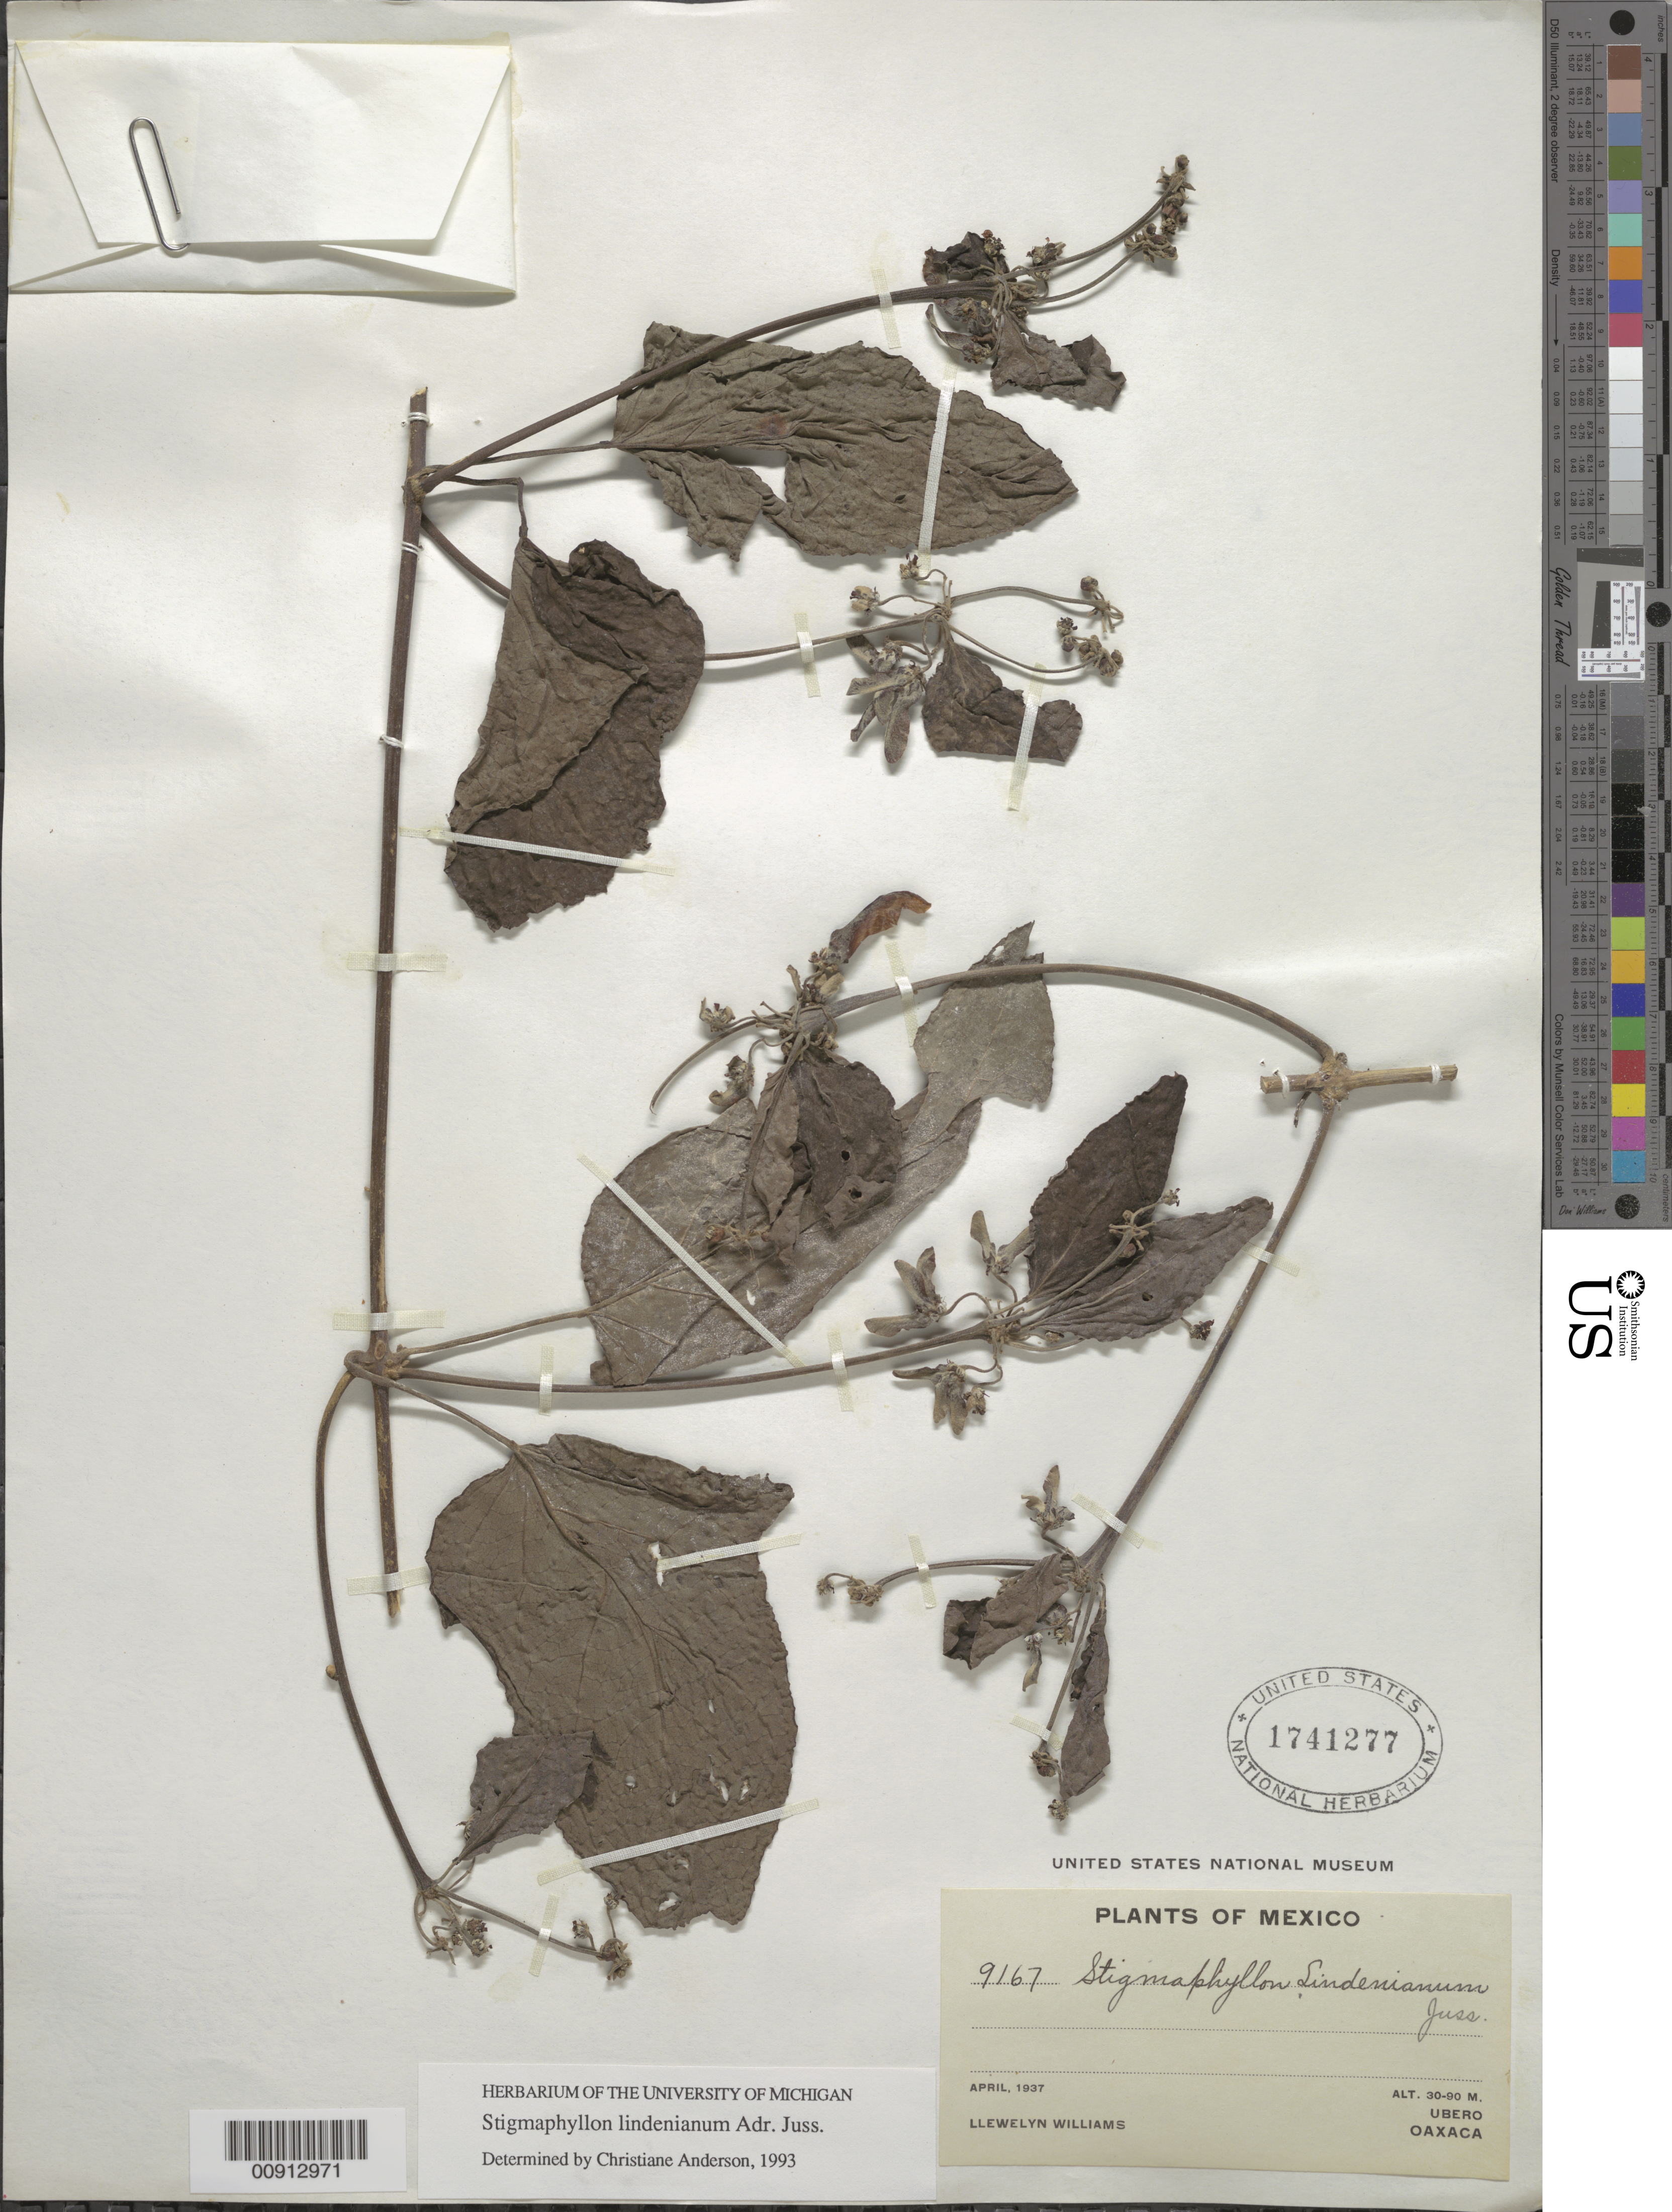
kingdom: Plantae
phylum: Tracheophyta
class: Magnoliopsida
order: Malpighiales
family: Malpighiaceae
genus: Stigmaphyllon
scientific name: Stigmaphyllon lindenianum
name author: A. Juss.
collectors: L. Williams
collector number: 9167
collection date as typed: Apr 1937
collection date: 1937-04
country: Mexico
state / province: Oaxaca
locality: Ubero, Oaxaca.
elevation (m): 90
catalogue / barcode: US 1741277